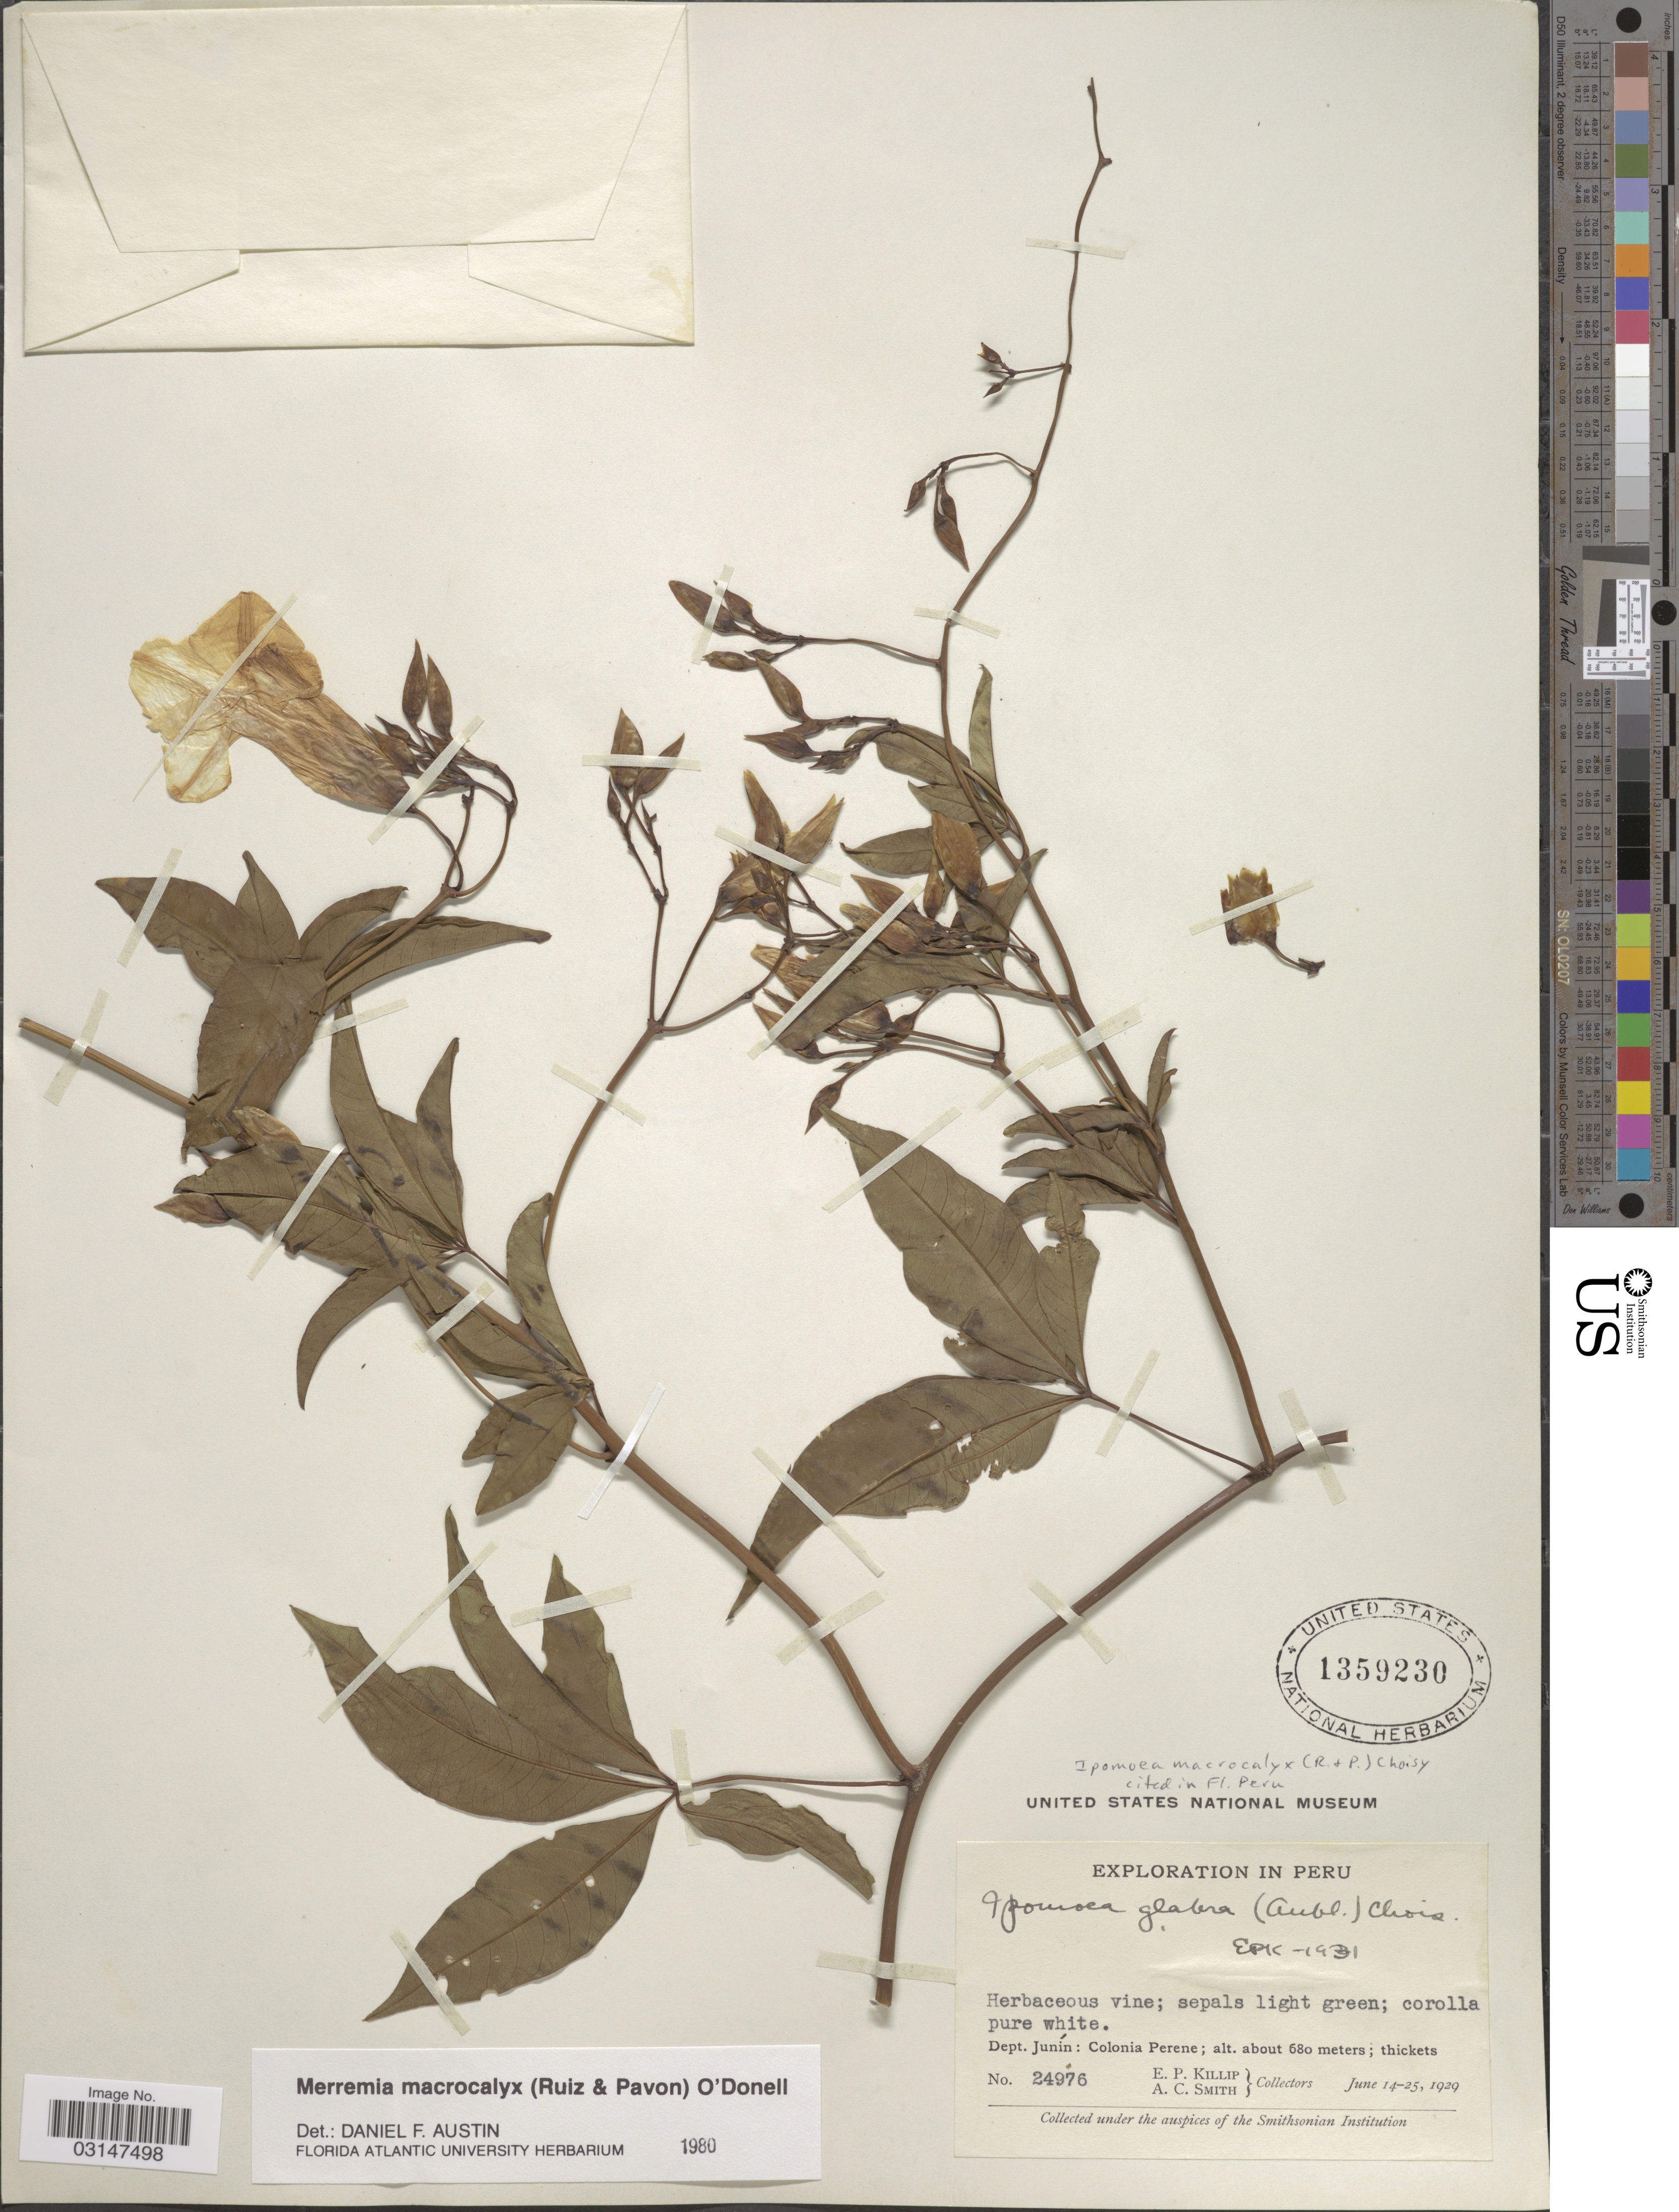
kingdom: Plantae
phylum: Tracheophyta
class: Magnoliopsida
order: Solanales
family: Convolvulaceae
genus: Distimake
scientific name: Distimake macrocalyx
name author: (Ruiz & Pav.) A. R. Simões & Staples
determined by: Strong, Mark T., (BOT), Smithsonian Institution - National Museum of Natural History (UNITED STATES)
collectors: E. P. Killip & A. C. Smith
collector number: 24976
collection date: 1929-06-14/1929-06-25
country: Peru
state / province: Junín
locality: Dept. Junín: Colonia Perene.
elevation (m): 680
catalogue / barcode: US 1359230